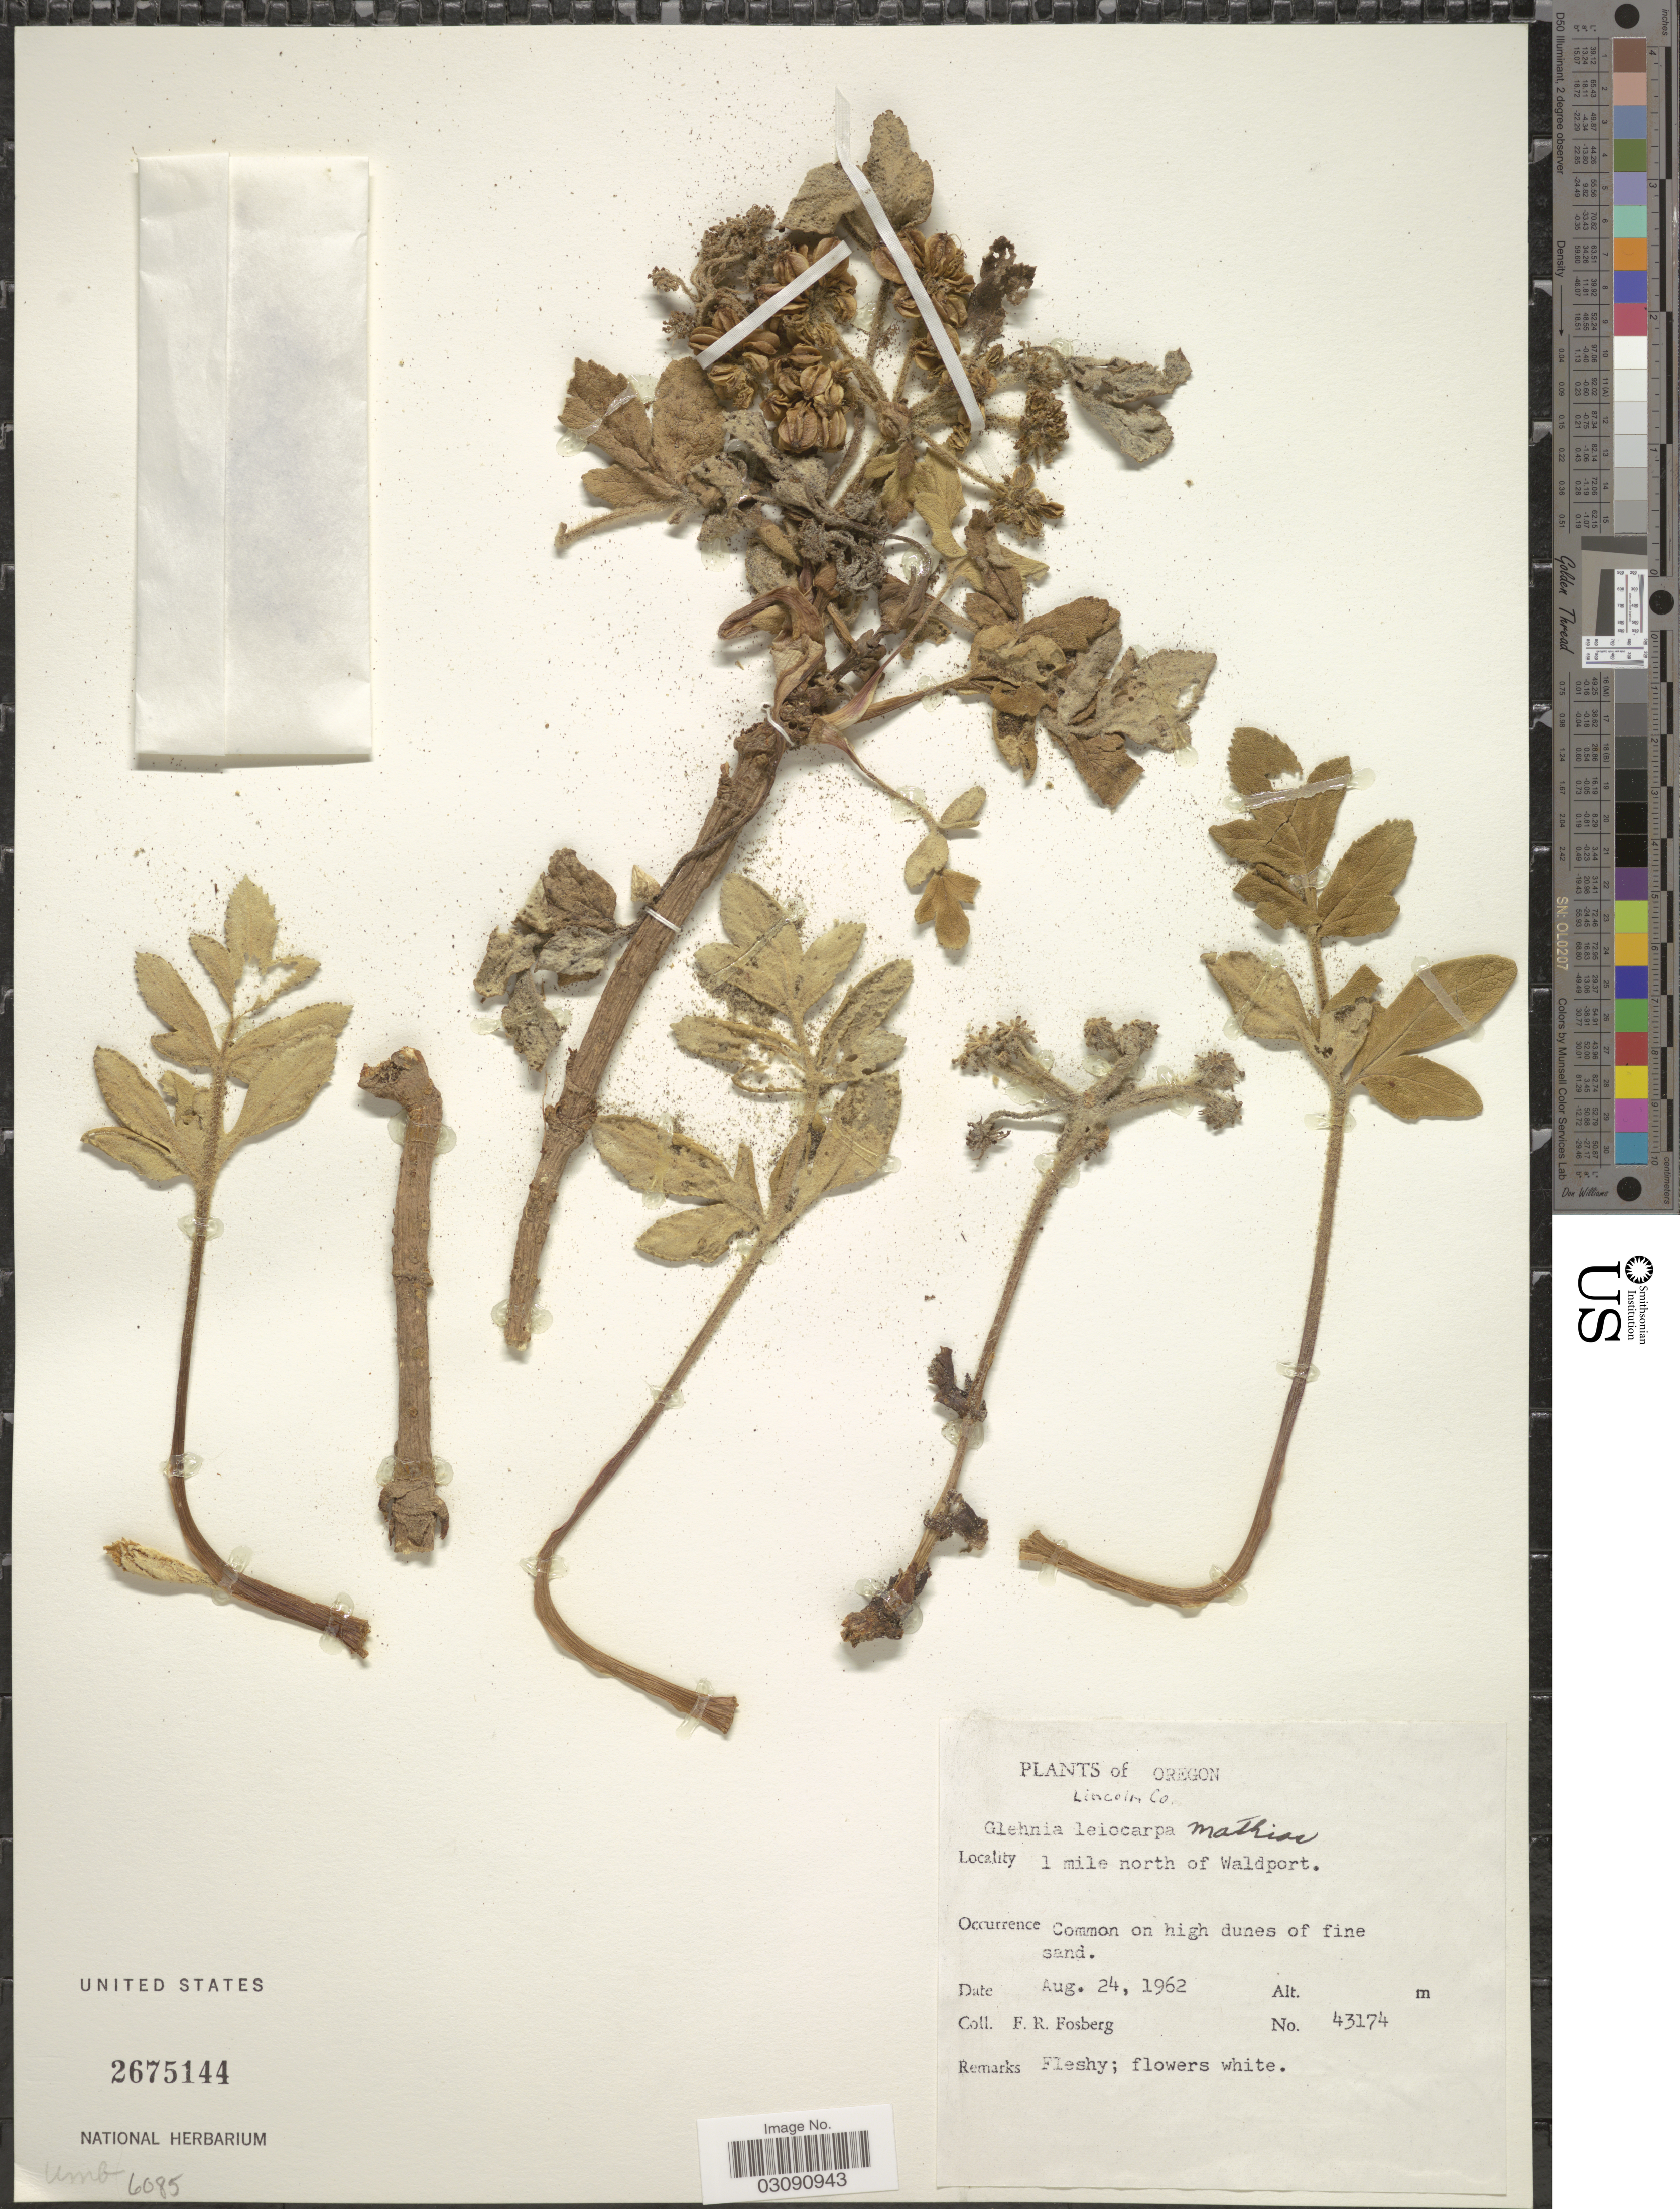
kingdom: Plantae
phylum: Tracheophyta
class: Magnoliopsida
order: Apiales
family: Apiaceae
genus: Glehnia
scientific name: Glehnia littoralis subsp. leiocarpa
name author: (Mathias) Hultén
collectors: F. R. Fosberg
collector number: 43174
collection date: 1962-08-24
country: United States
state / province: Oregon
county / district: Lincoln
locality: Lincoln Co., 1 mile north of Waldport.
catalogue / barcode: US 2675144